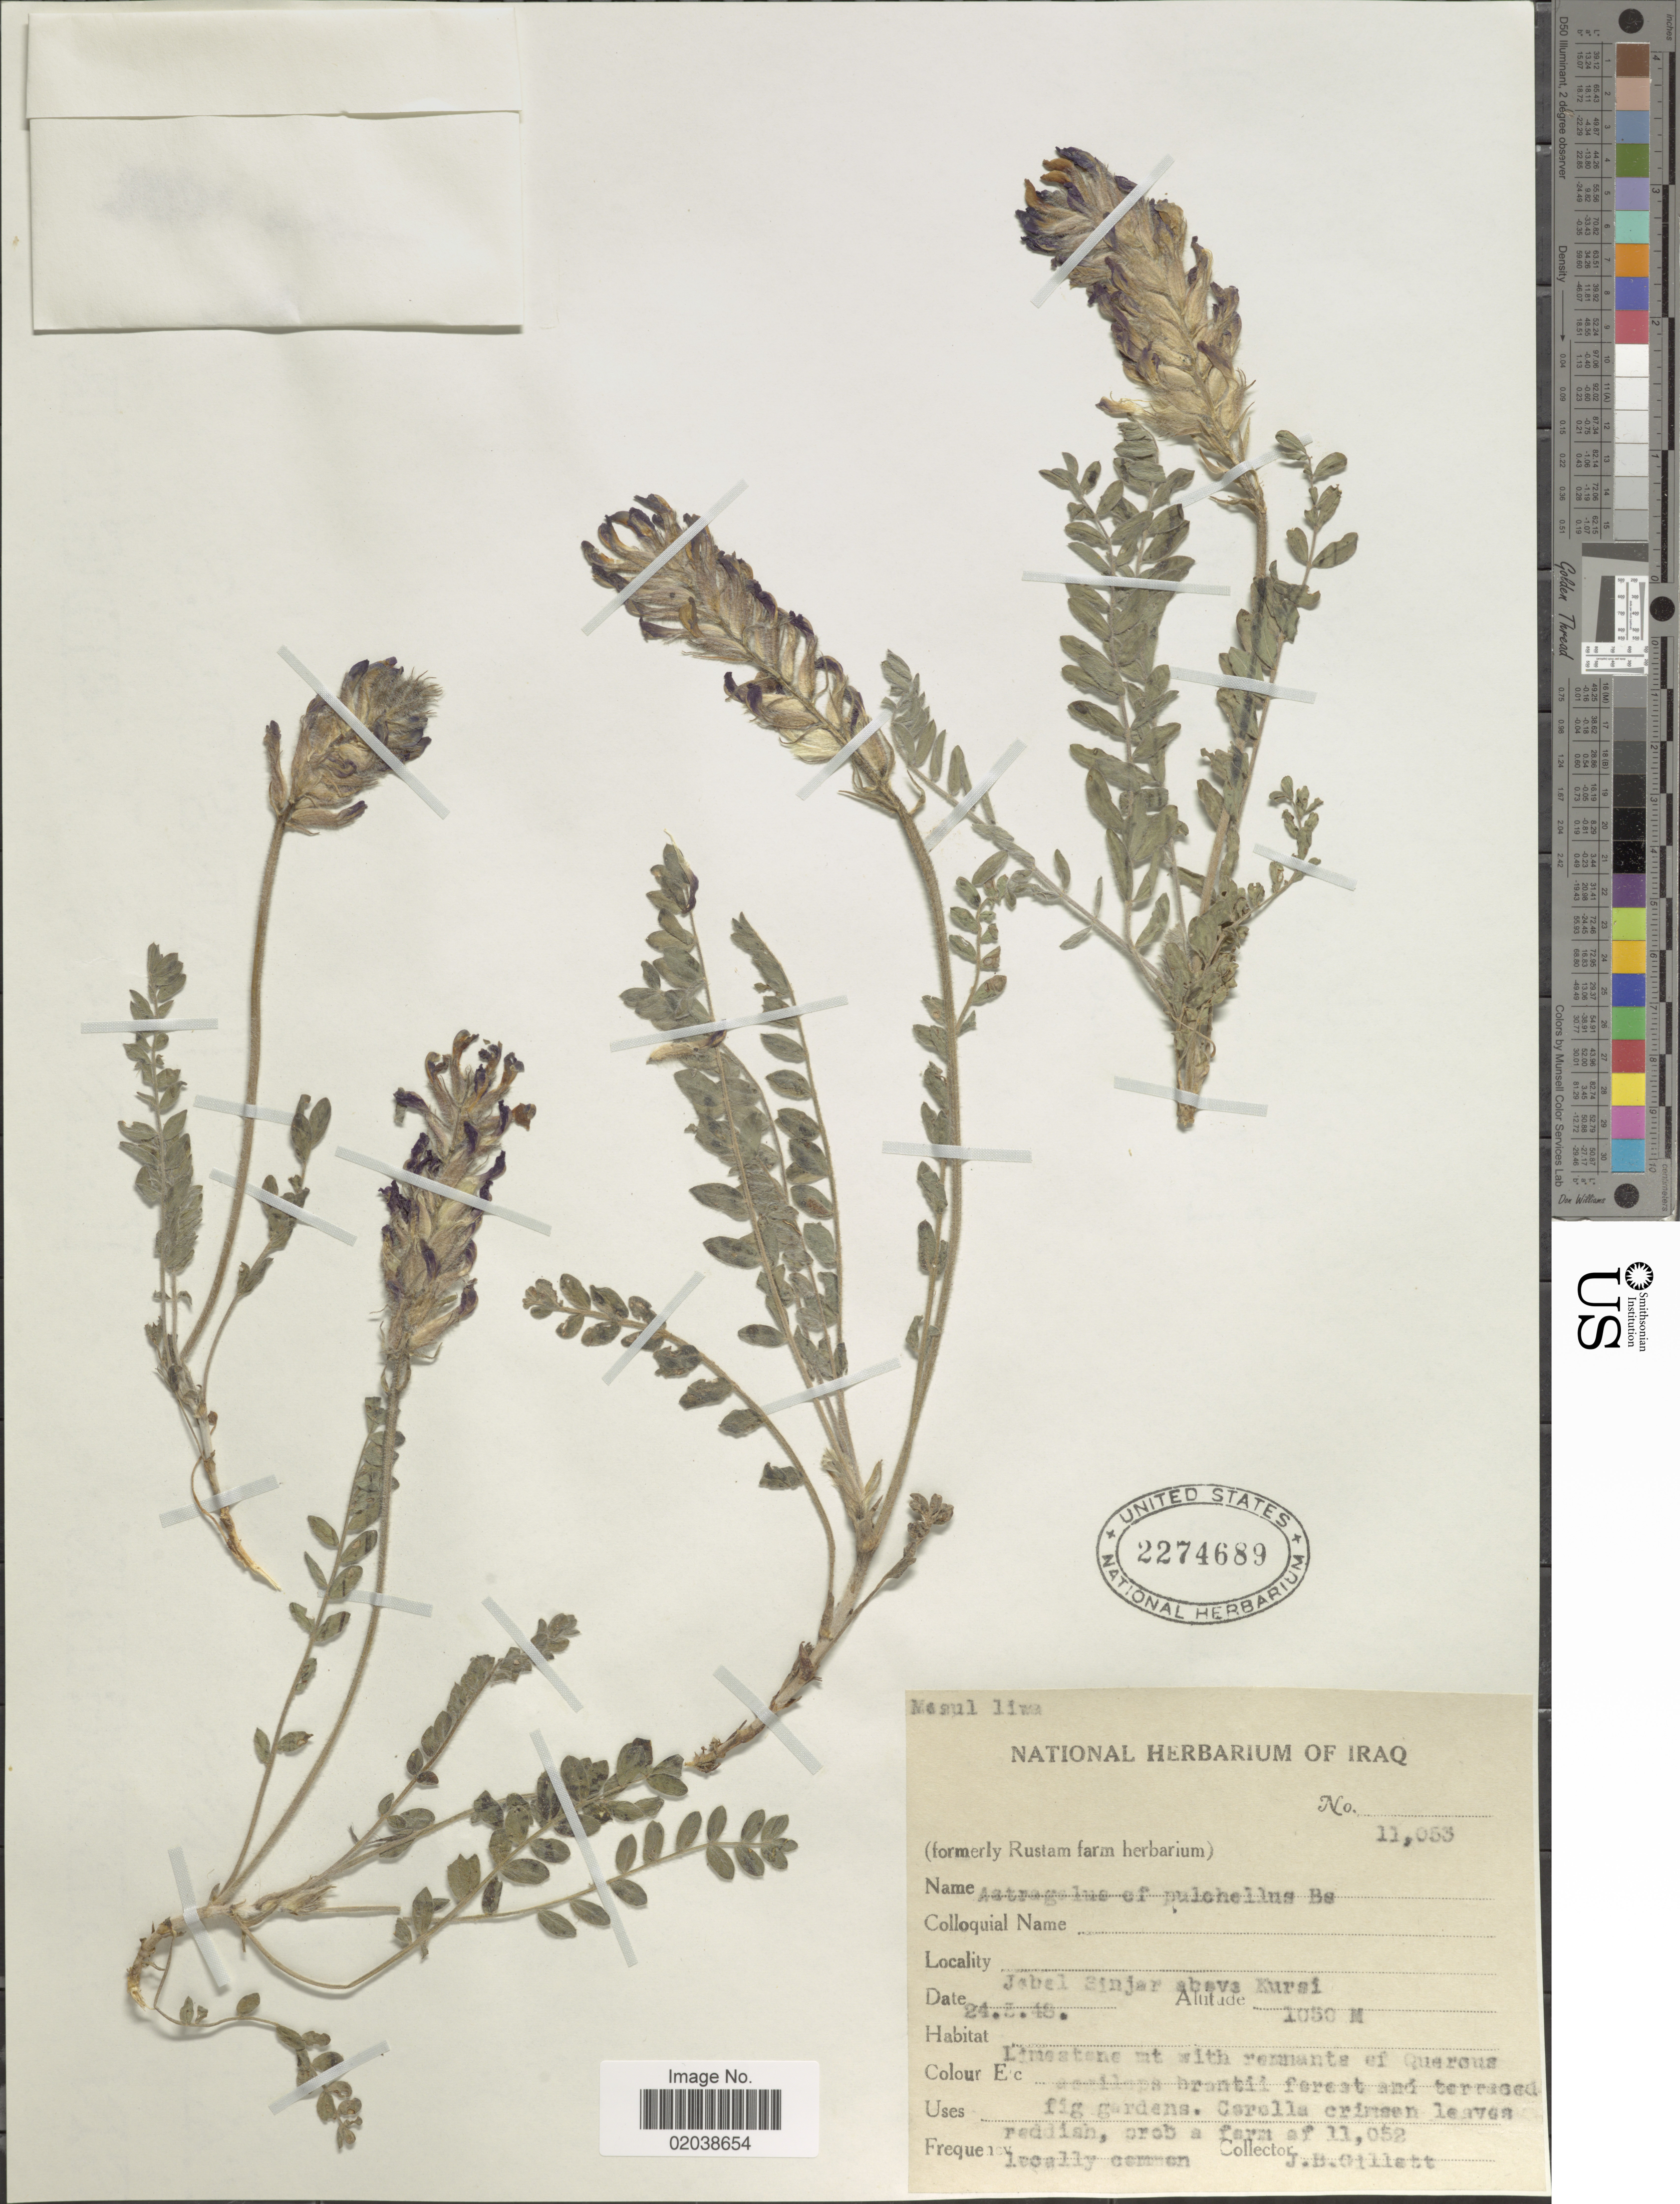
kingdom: Plantae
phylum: Tracheophyta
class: Magnoliopsida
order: Fabales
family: Fabaceae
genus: Astragalus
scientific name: Astragalus pulchellus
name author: Boiss.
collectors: J. B. Gillett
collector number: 11053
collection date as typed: Transcribed d/m/y: 24/5/48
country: Iraq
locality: Jebel sinjar above Kursi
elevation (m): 1050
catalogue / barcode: US 2274689